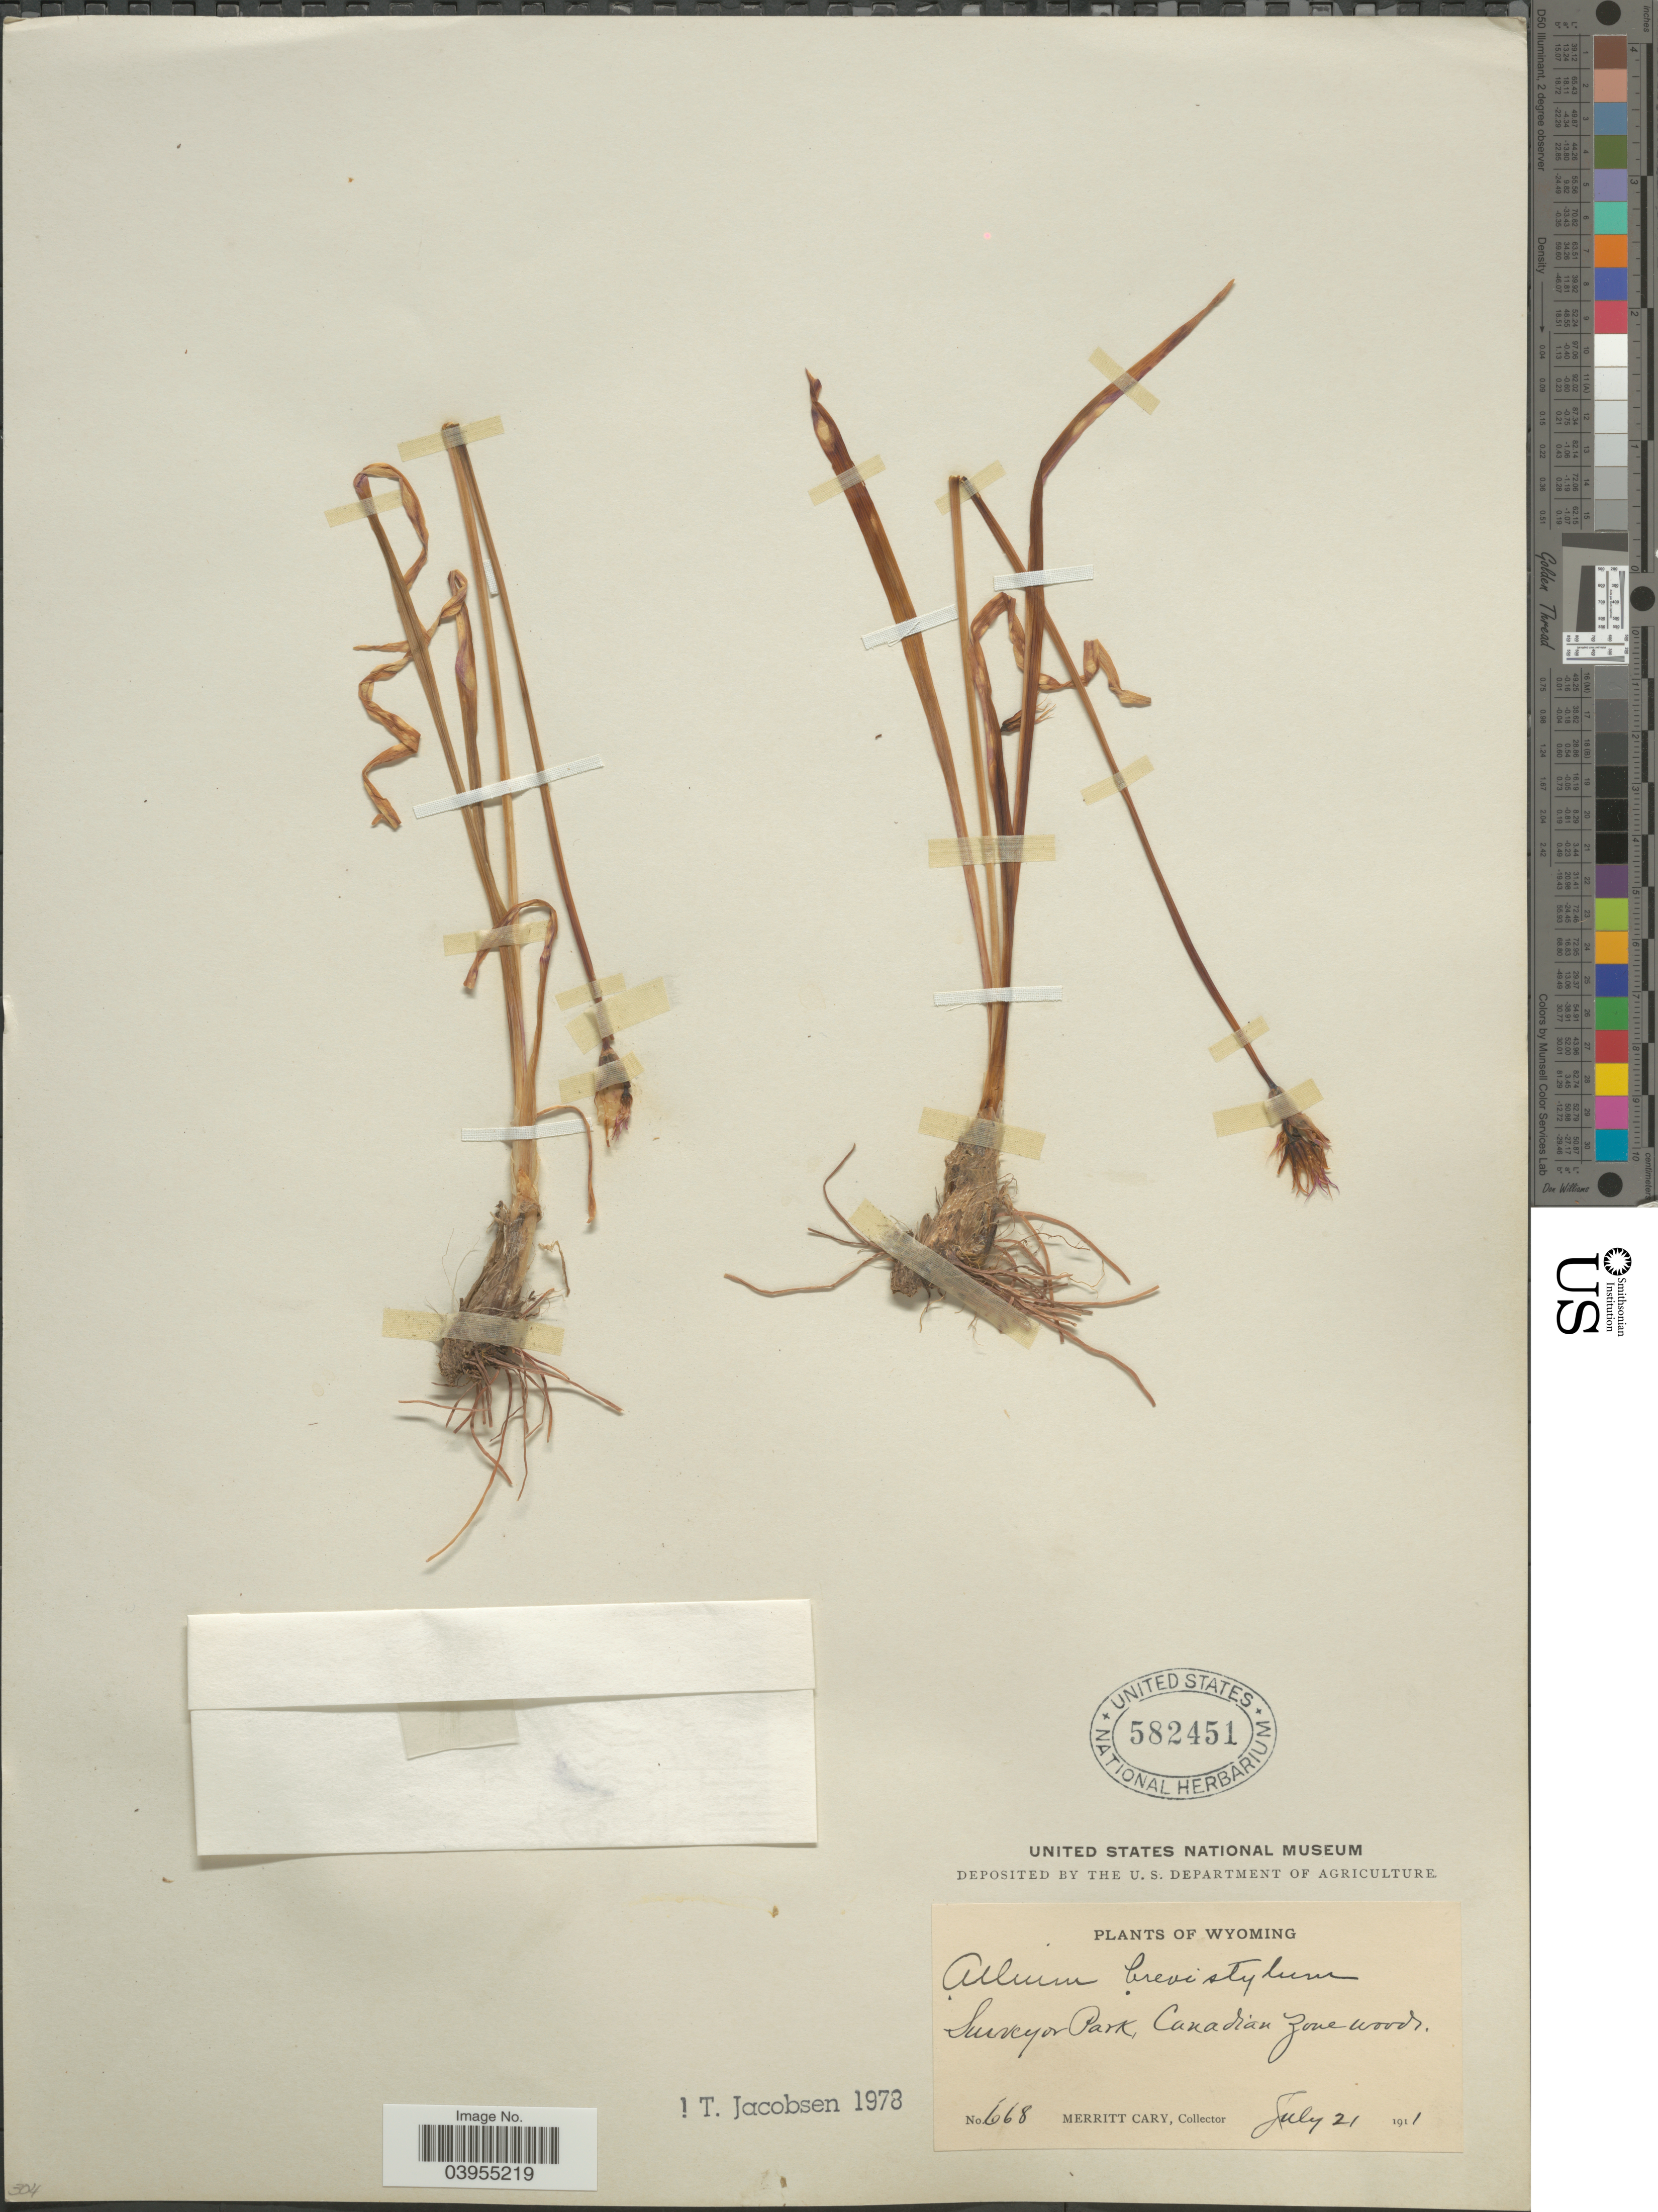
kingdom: Plantae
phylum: Tracheophyta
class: Liliopsida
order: Asparagales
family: Amaryllidaceae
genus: Allium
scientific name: Allium brevistylum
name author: S. Watson in C. King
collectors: M. Cary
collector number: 668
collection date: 1911-07-21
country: United States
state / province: Wyoming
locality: Surveyor Park, Canadian Zone Woods.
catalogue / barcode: US 582451